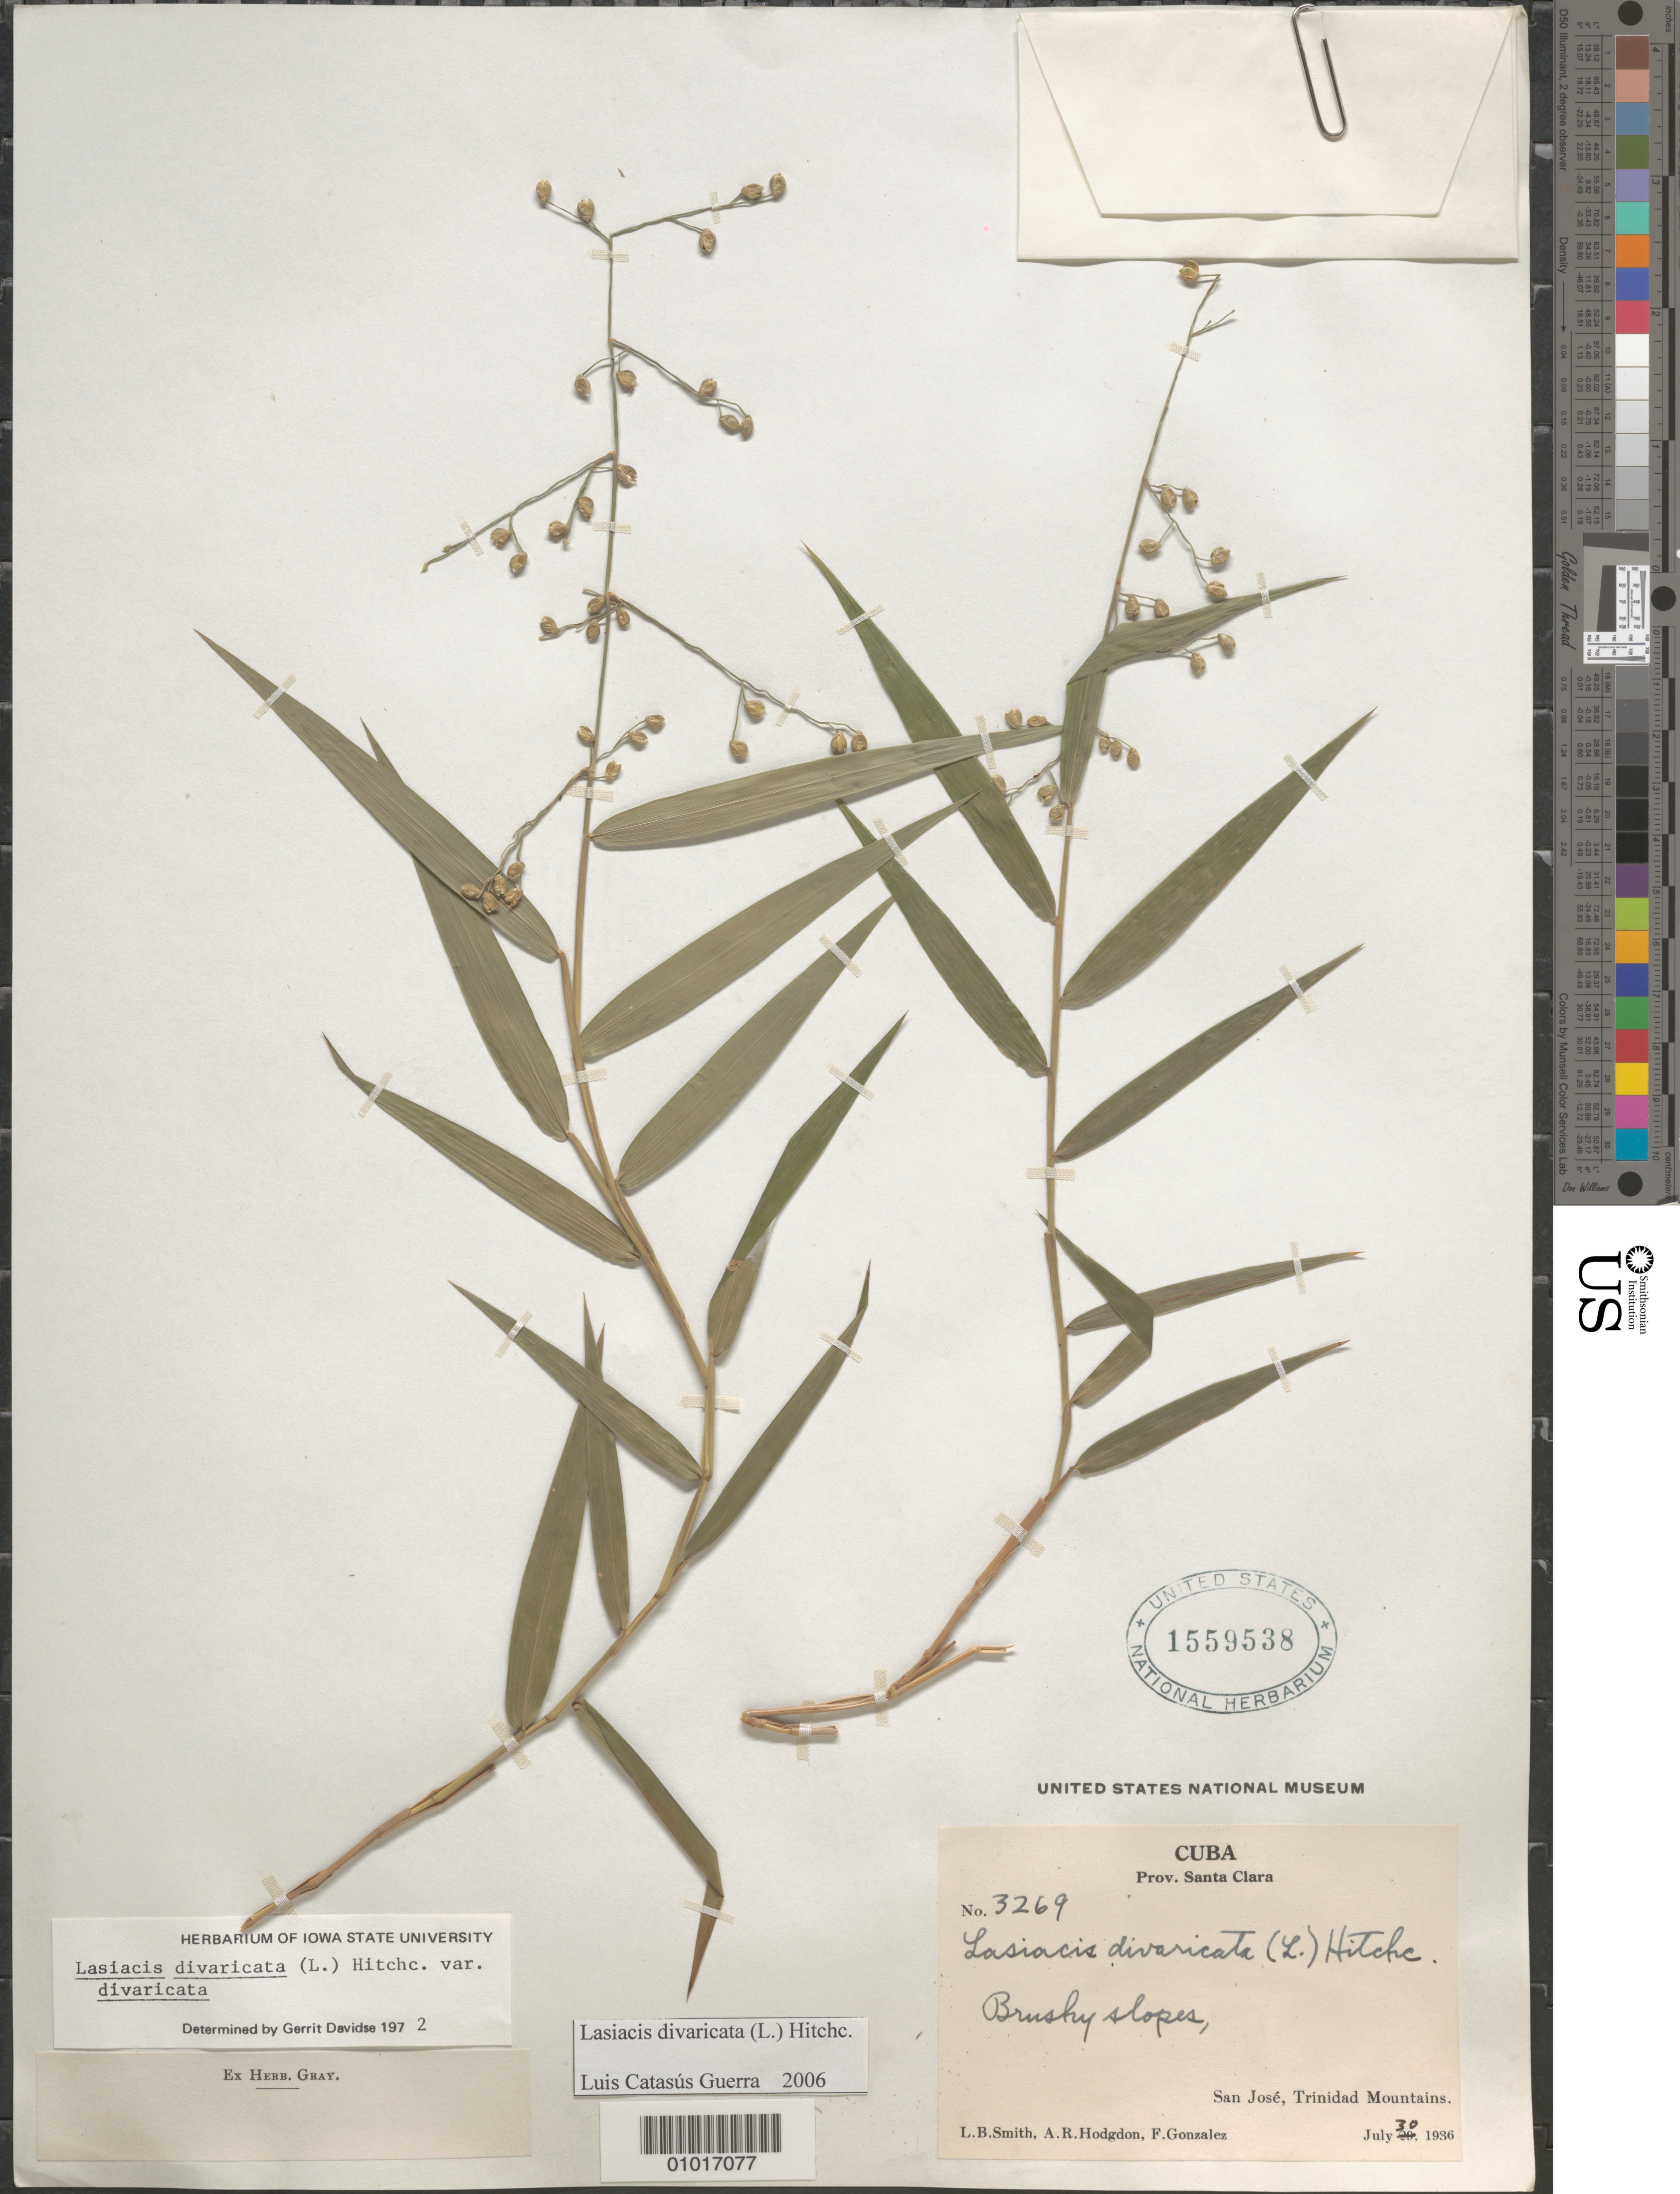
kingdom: Plantae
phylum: Tracheophyta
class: Liliopsida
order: Poales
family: Poaceae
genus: Lasiacis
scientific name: Lasiacis divaricata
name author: (L.) Hitchc.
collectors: L. Smith, A. R. Hodgdon & F. Gonzalez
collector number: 3269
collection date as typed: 30 Jul 1936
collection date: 1936-07-30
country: Cuba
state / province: Villa Clara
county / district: Santa Clara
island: Cuba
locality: San Jose, Trinidad Mountains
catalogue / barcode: US 1559538